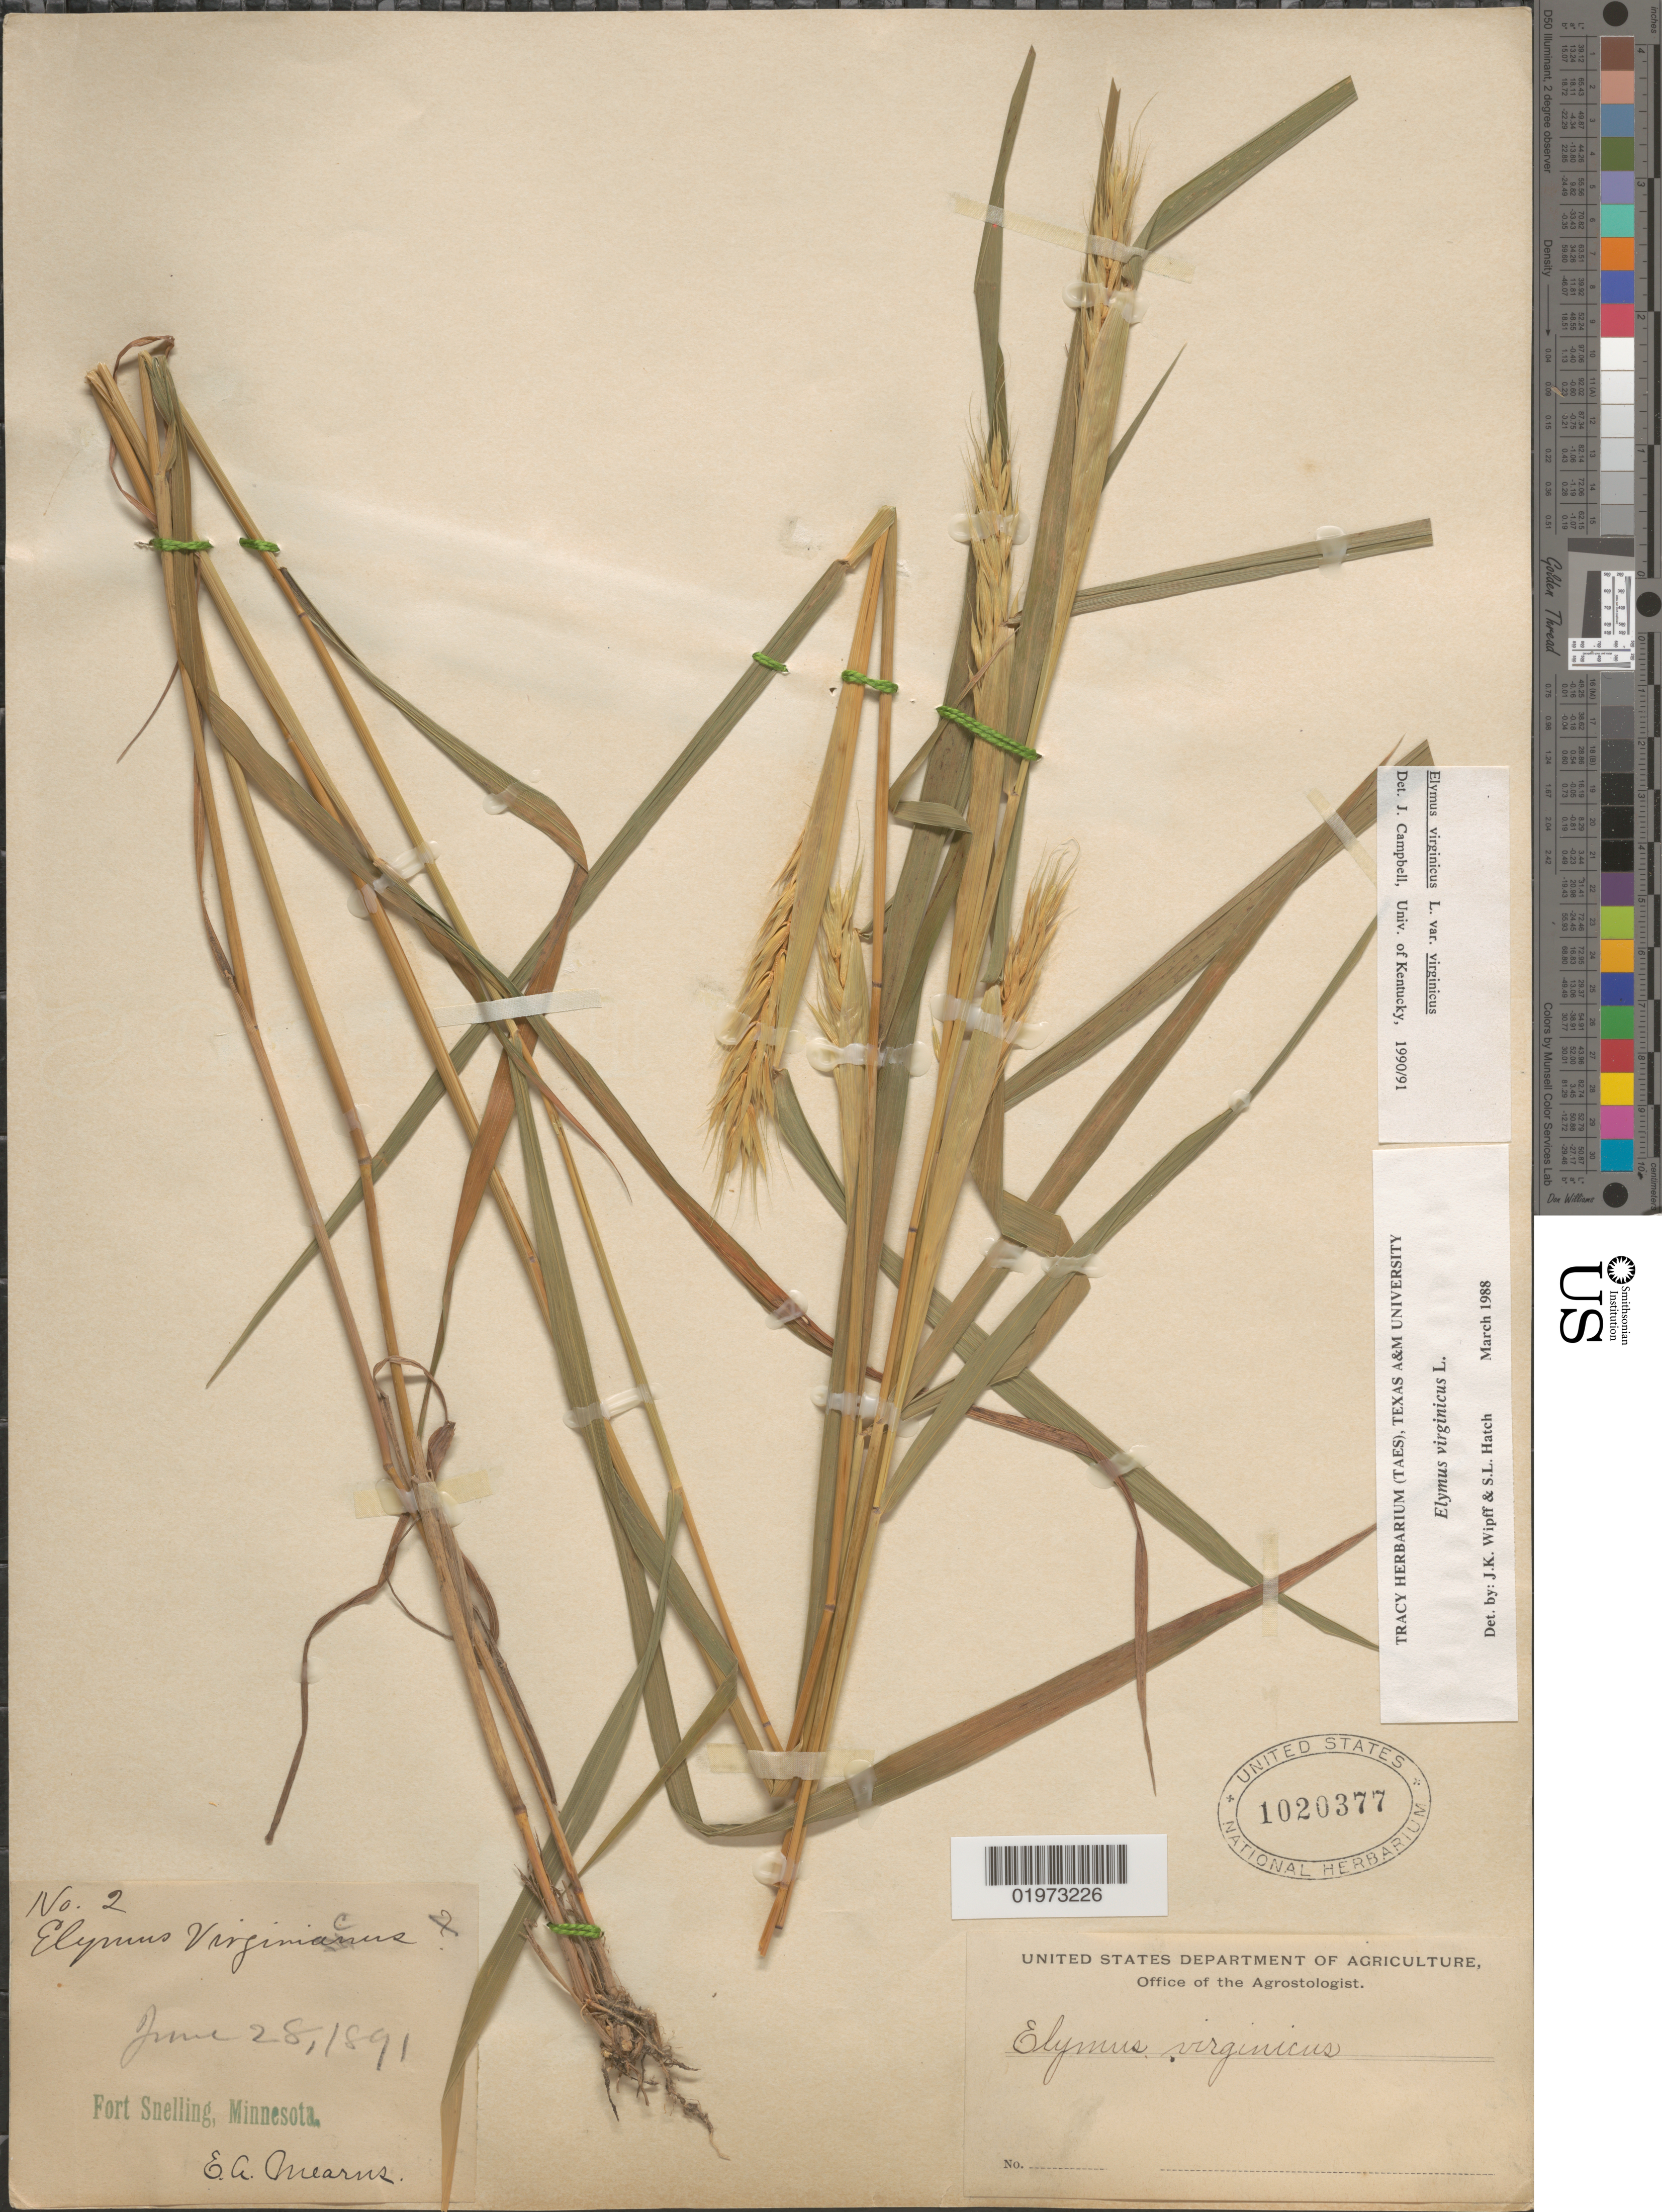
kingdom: Plantae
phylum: Tracheophyta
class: Liliopsida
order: Poales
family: Poaceae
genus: Elymus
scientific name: Elymus virginicus var. virginicus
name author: L.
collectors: E. A. Mearns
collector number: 2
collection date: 1891-06-28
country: United States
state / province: Minnesota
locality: Fort Snelling.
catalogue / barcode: US 1020377